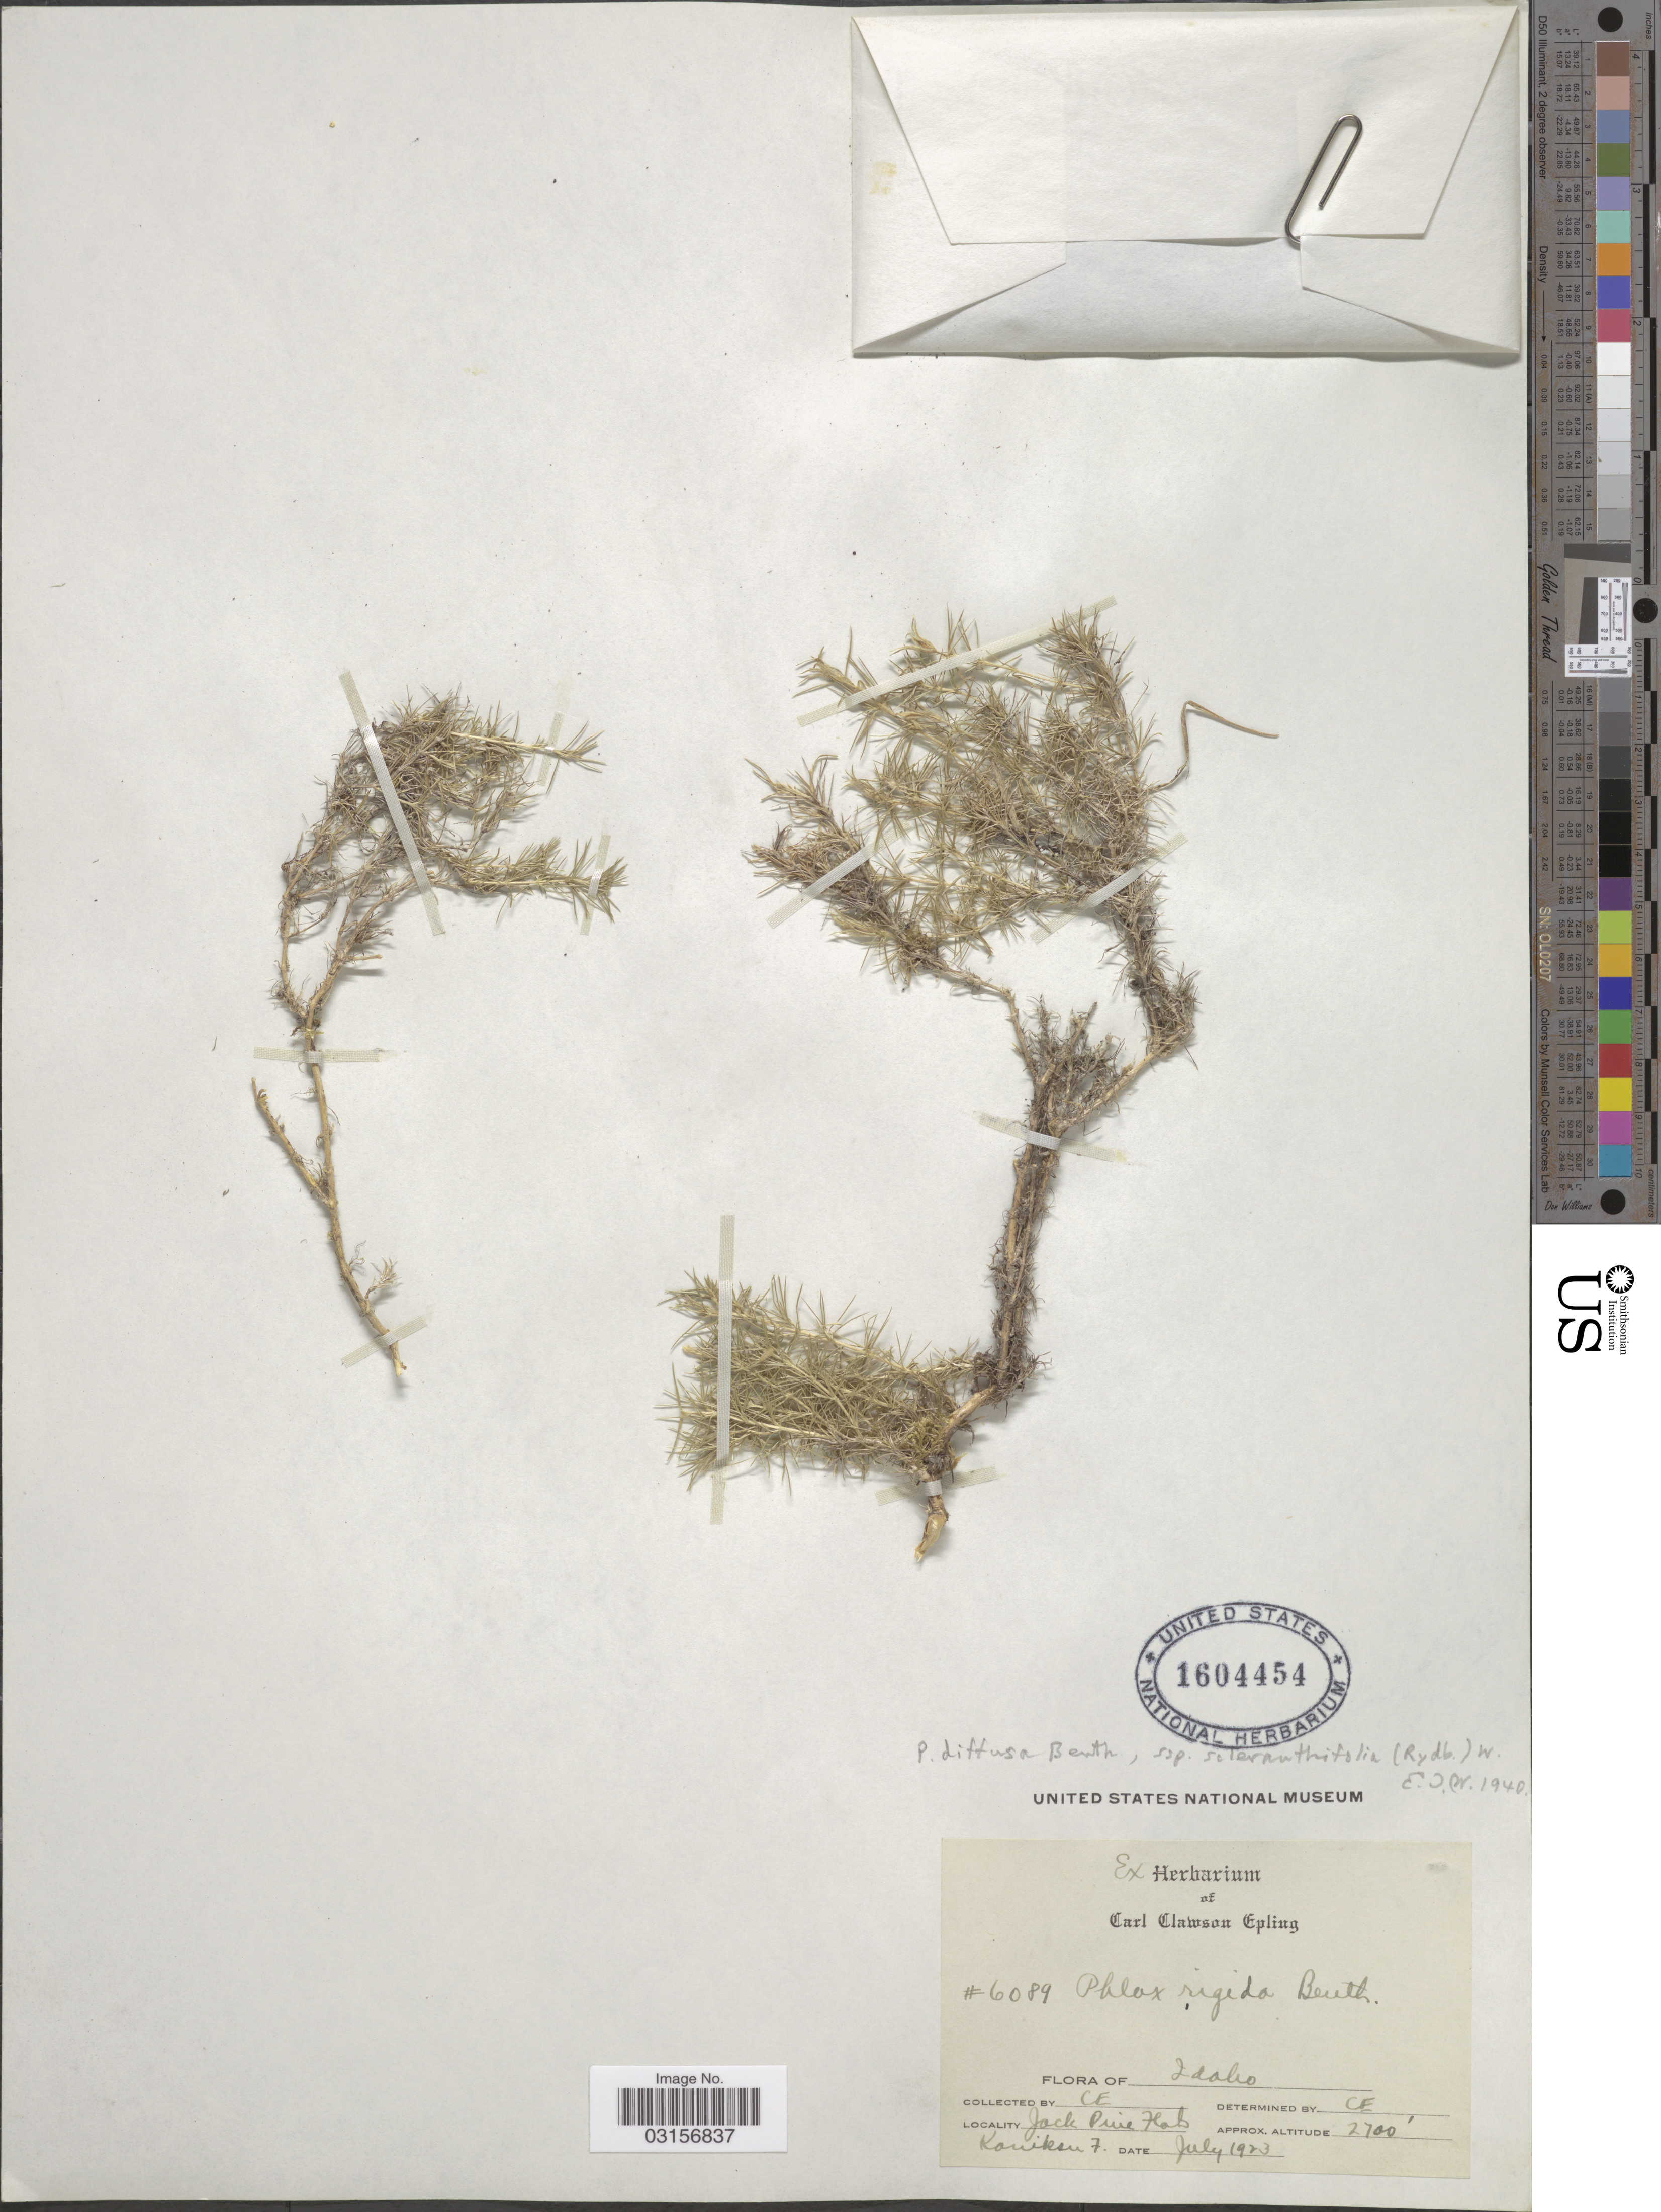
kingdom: Plantae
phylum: Tracheophyta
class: Magnoliopsida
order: Ericales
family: Polemoniaceae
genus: Phlox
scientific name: Phlox caespitosa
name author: Nutt.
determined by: Mayfield, M. H.; Ferguson, C. J.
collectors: C. C. Epling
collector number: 6089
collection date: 1923-07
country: United States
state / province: Idaho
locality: Jack Pine Hab, Kaniksu.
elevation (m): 823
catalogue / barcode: US 1604454